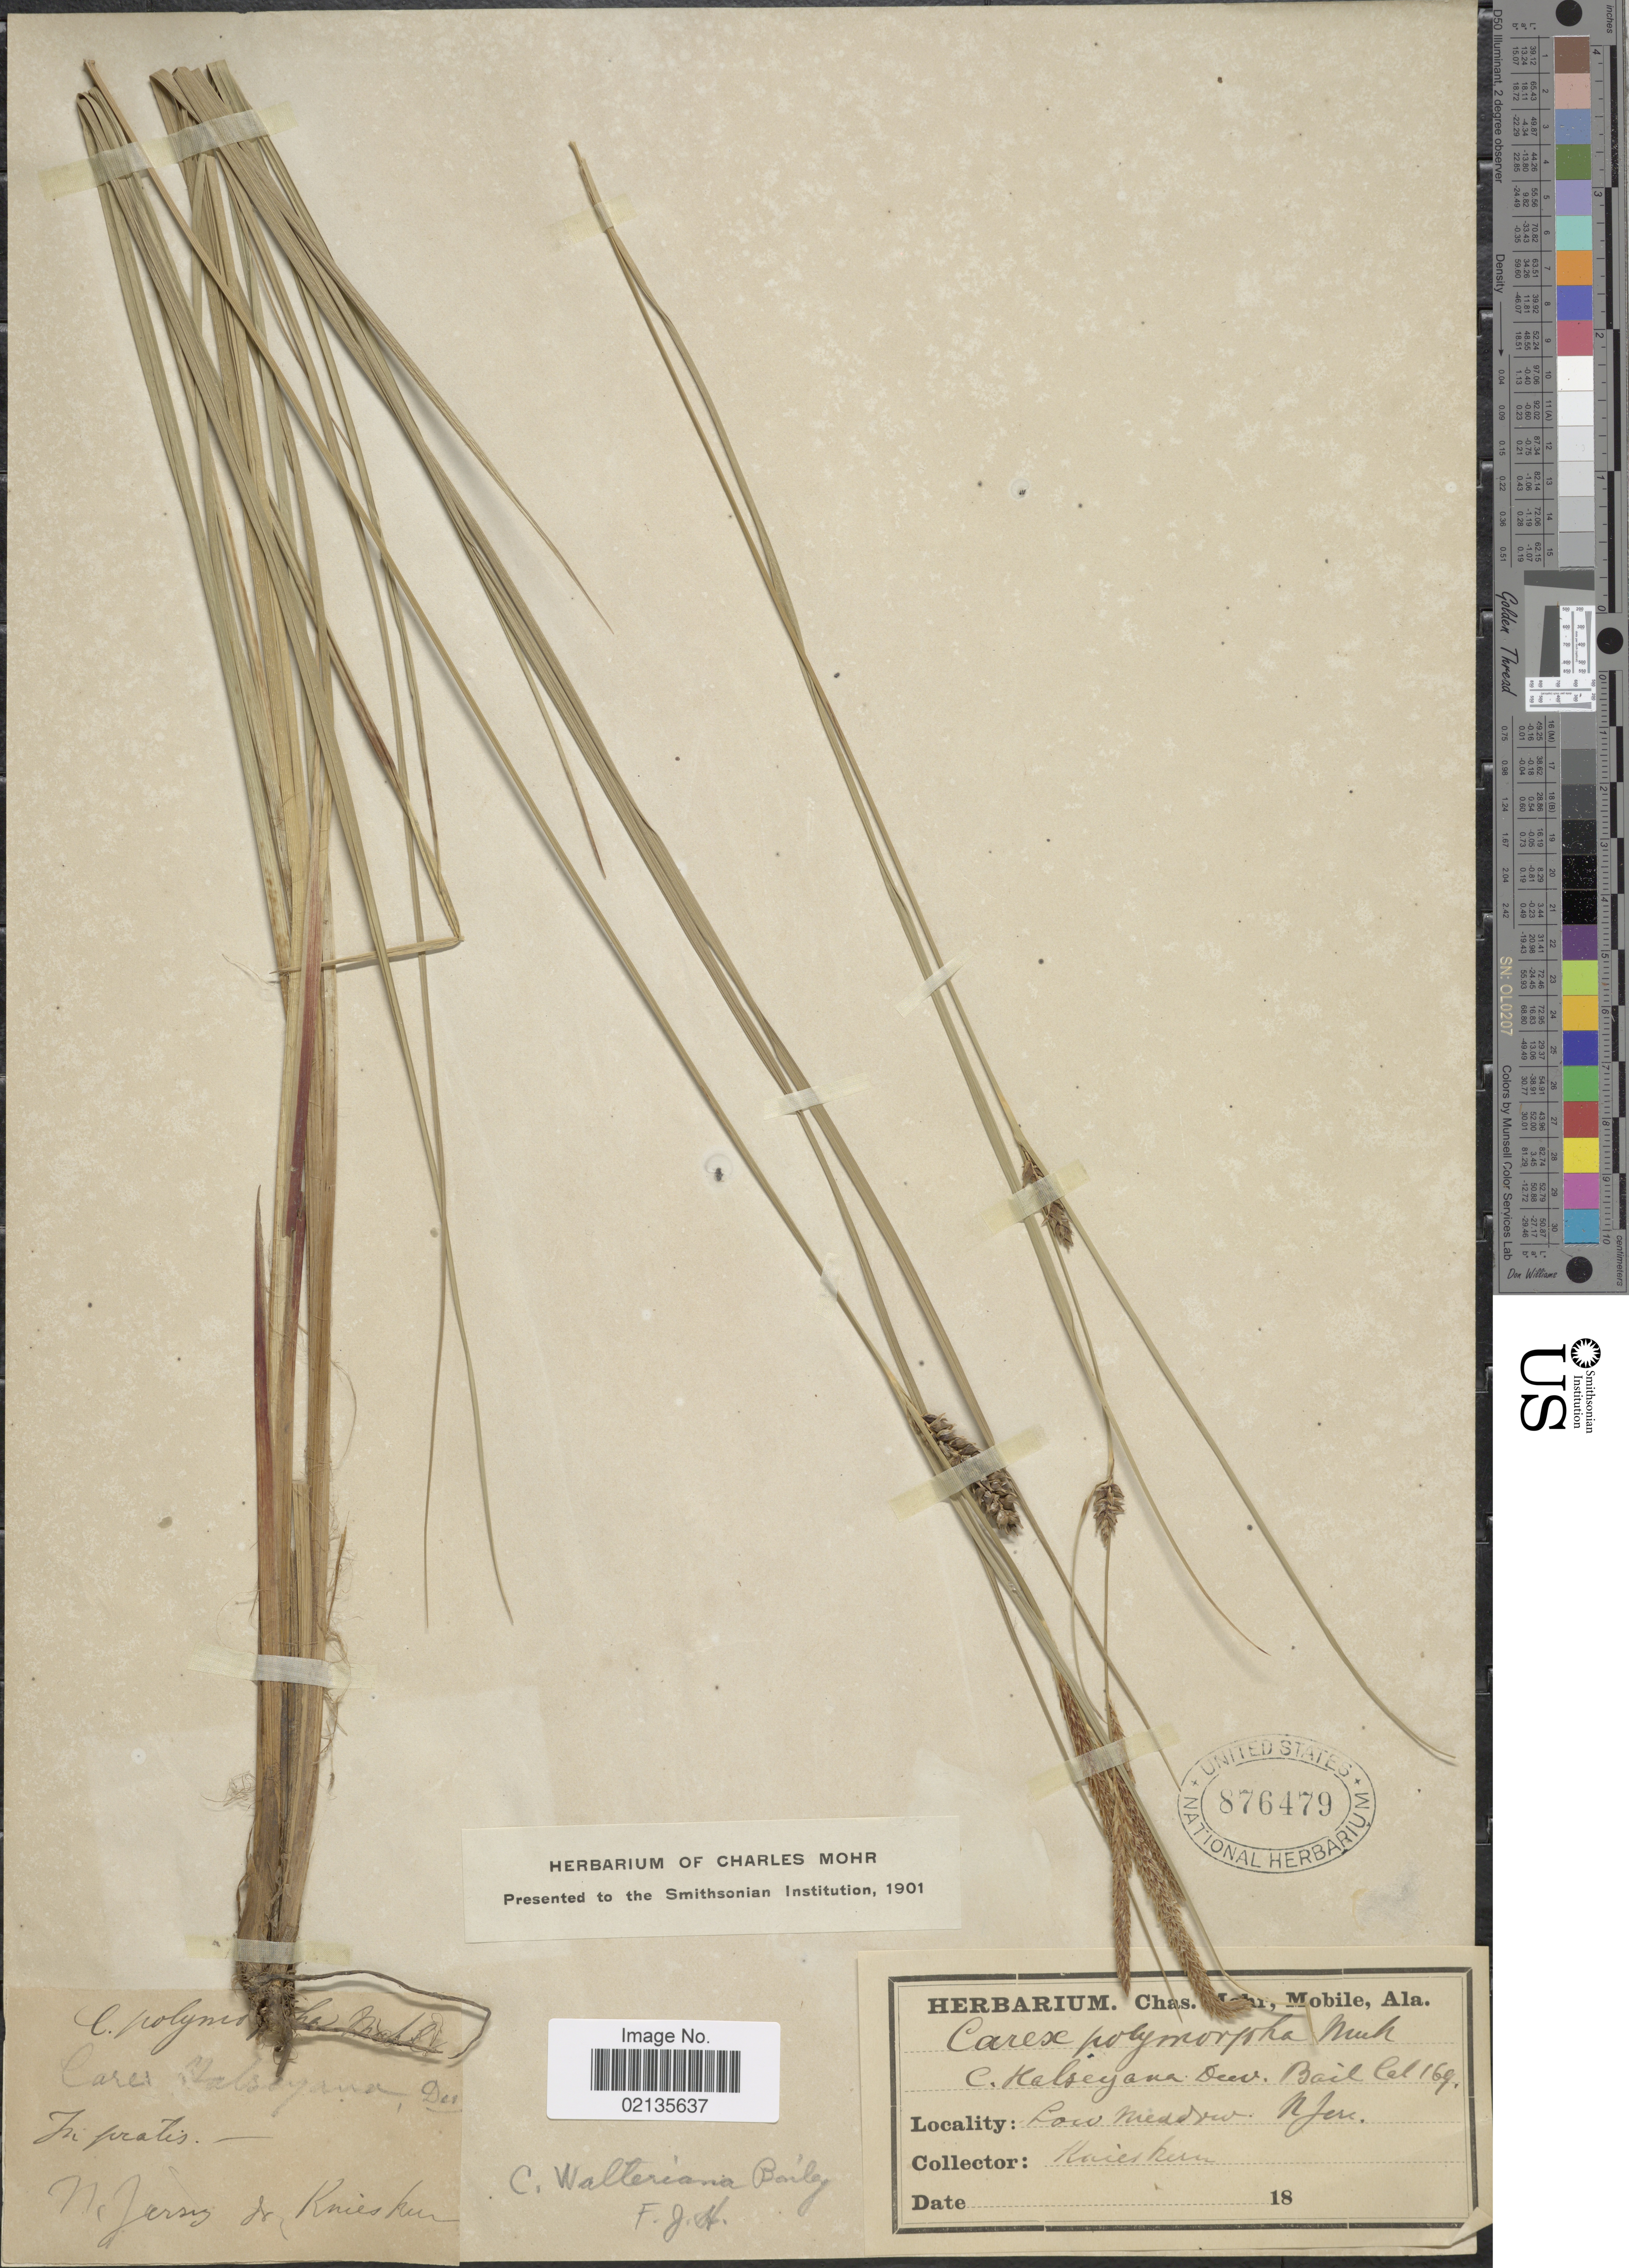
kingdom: Plantae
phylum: Tracheophyta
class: Liliopsida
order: Poales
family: Cyperaceae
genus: Carex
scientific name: Carex striata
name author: Michx.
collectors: P. D. Knieskern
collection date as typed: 18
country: United States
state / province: New Jersey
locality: In pratis, low meadow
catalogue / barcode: US 876479